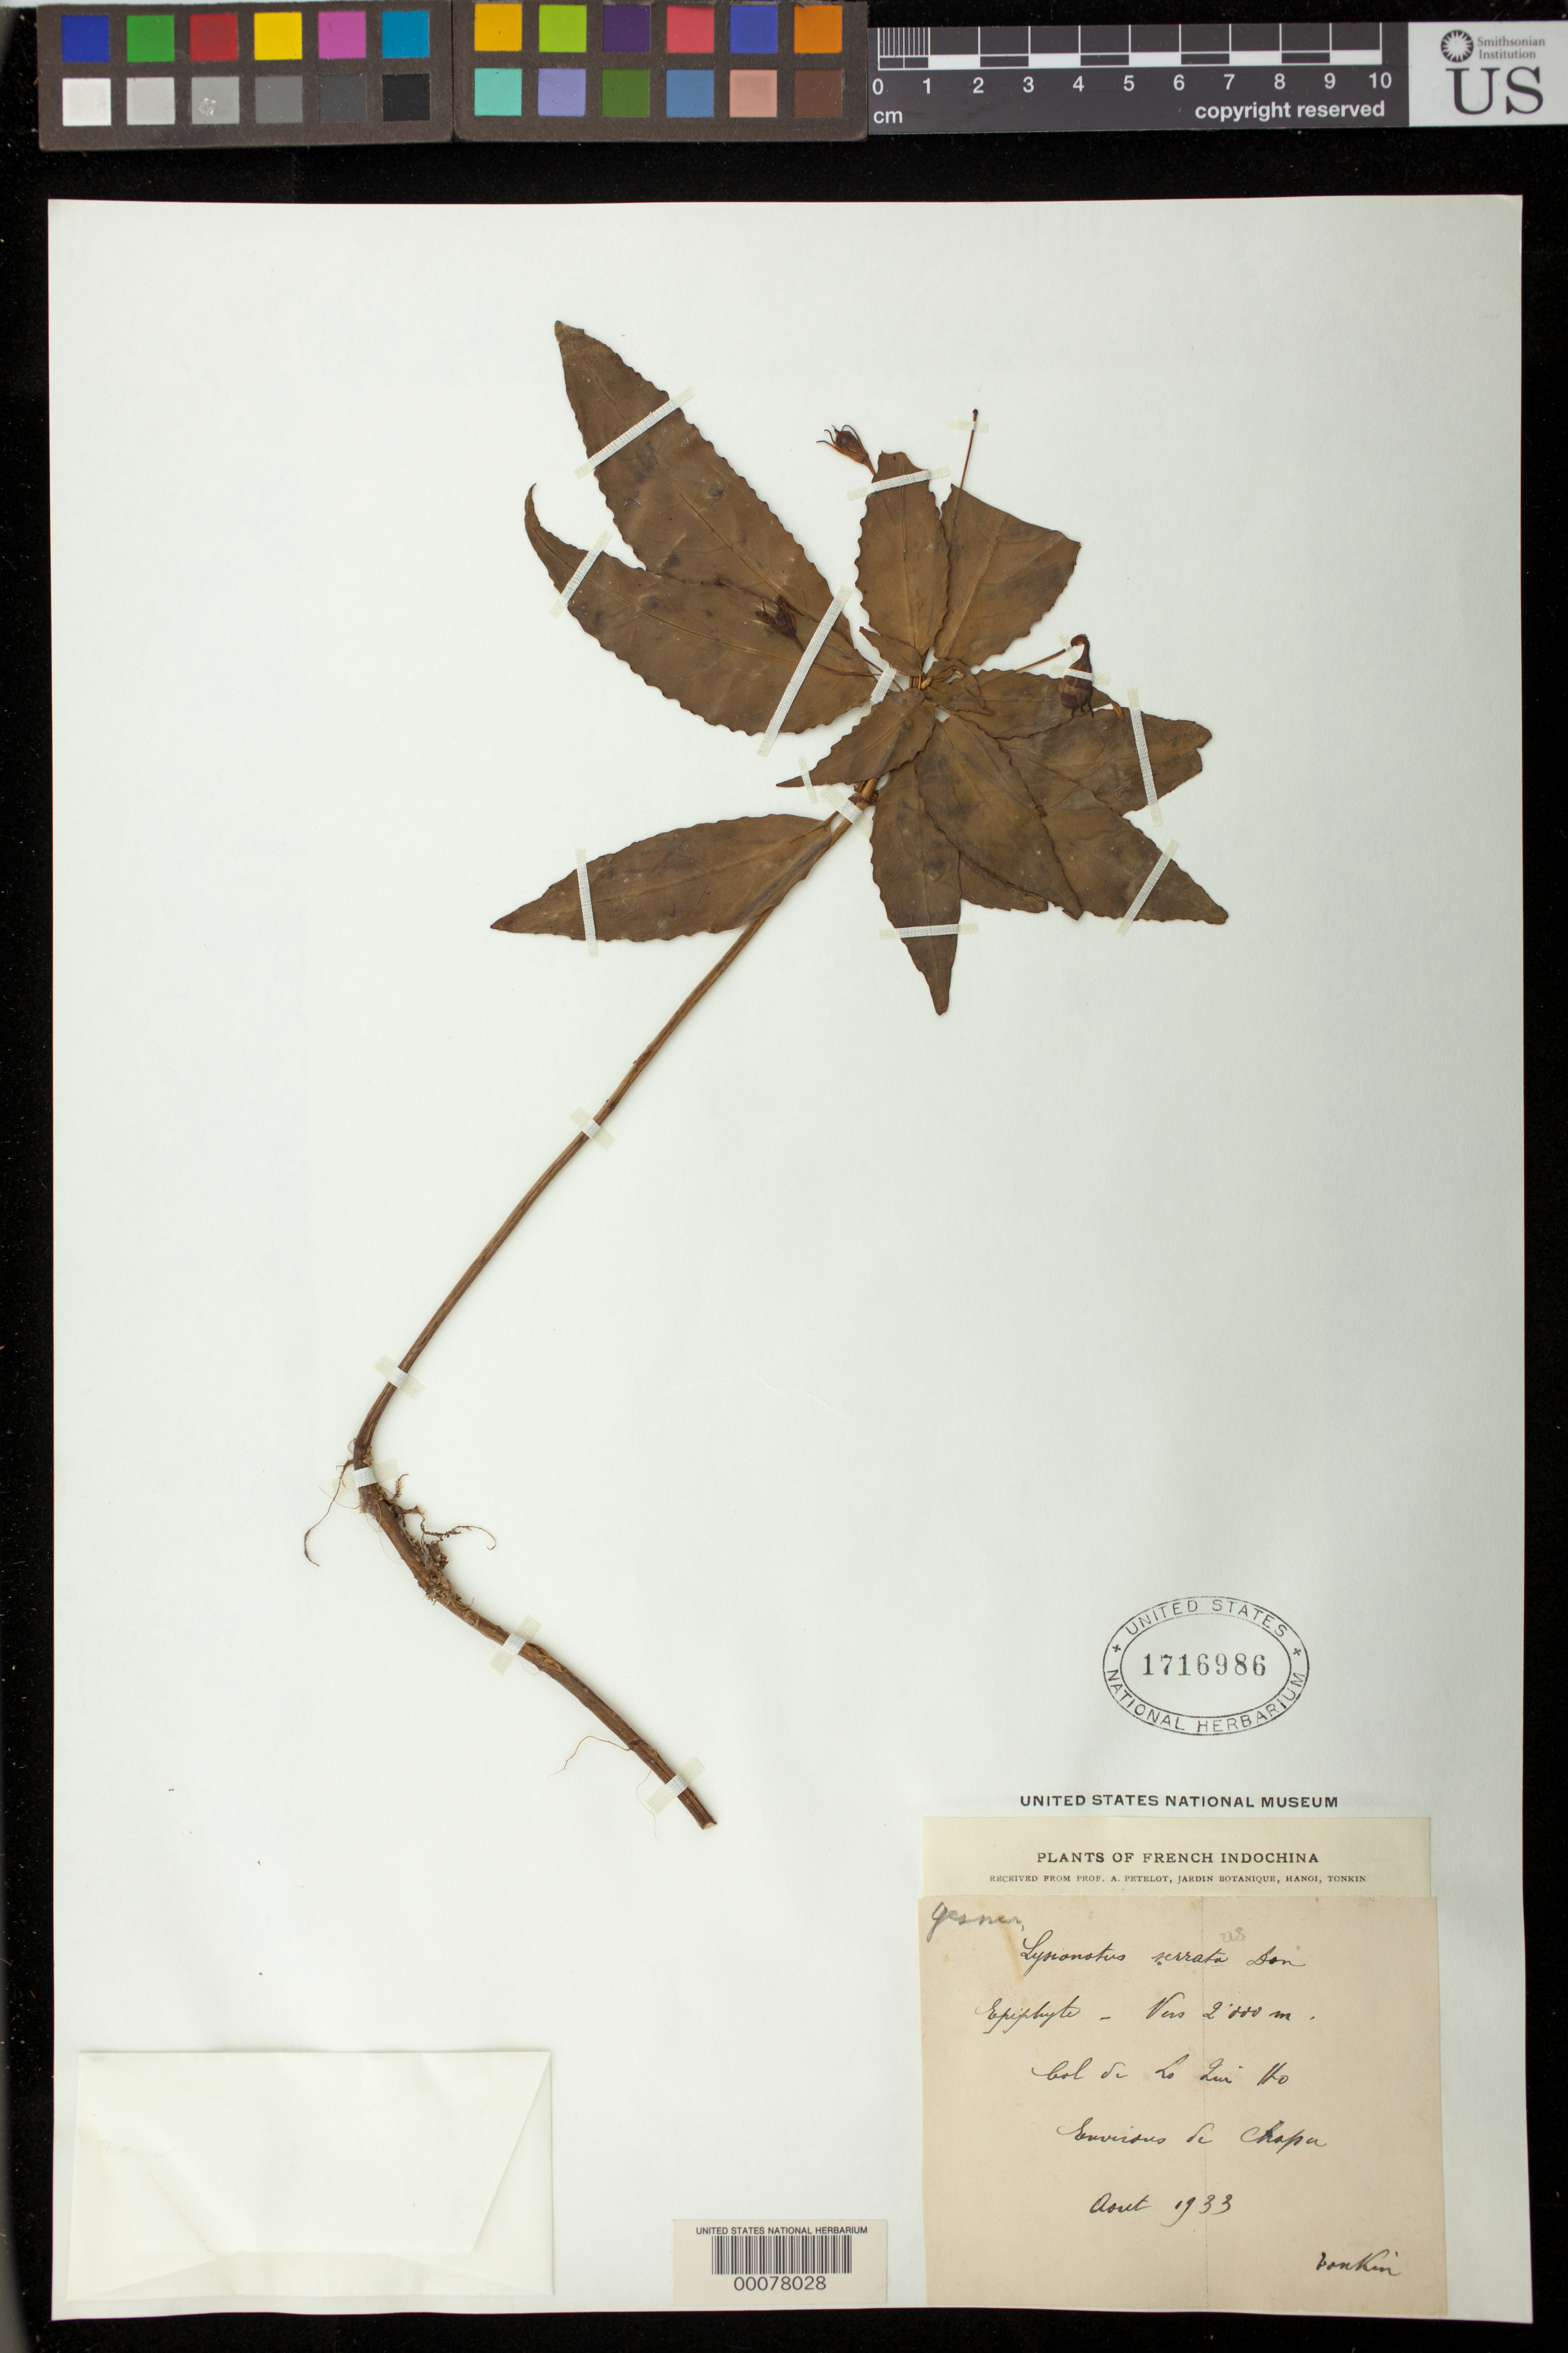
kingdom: Plantae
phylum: Tracheophyta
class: Magnoliopsida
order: Lamiales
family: Gesneriaceae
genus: Lysionotus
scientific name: Lysionotus serrata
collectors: A. Petelot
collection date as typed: Aug 1933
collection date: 1933-08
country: Vietnam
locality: Tonkin: Col de lo qui ho, near chapu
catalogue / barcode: US 1716986